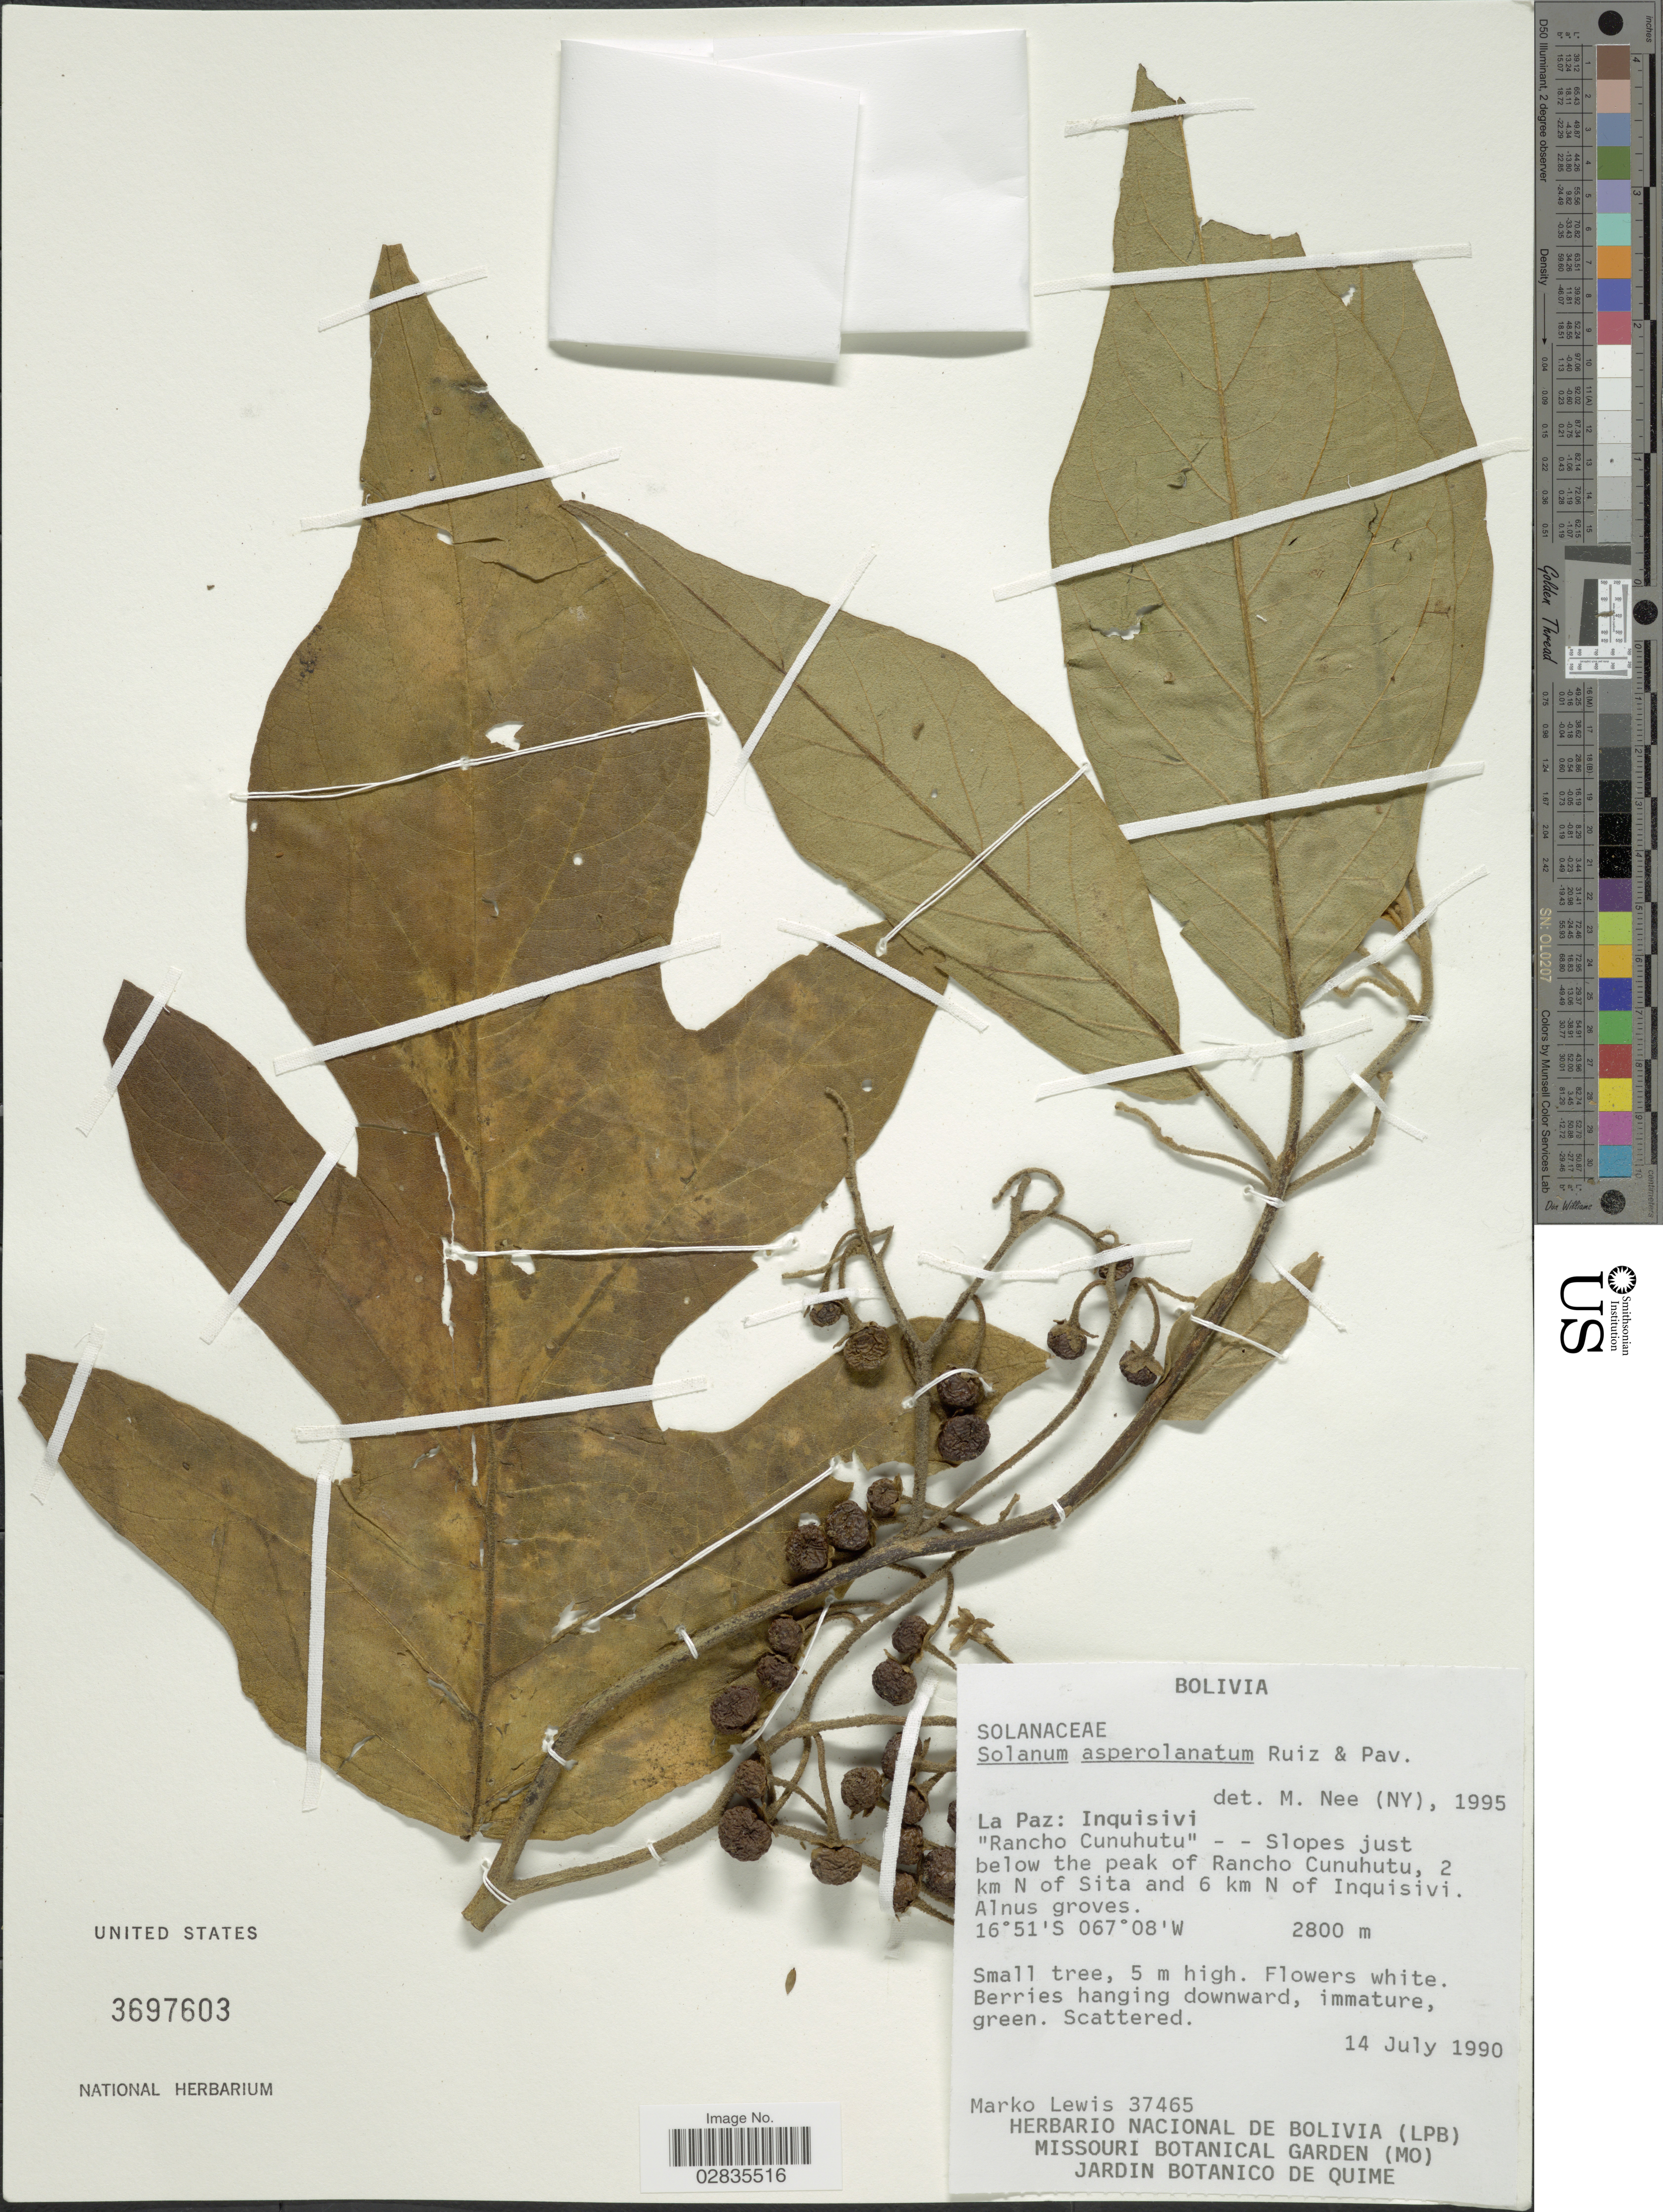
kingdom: Plantae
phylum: Tracheophyta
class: Magnoliopsida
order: Solanales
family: Solanaceae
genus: Solanum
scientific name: Solanum asperolanatum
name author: Ruiz & Pav.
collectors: M. A. Lewis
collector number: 37465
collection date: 1990-07-14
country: Bolivia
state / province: La Paz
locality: Inquisivi, "Rancho Cunuhutu"-- Slopes just below the peak of Rancho Cunuhutu, 2 km N of Sita and 6 km N of Inquisivi.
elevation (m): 2800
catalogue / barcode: US 3697603